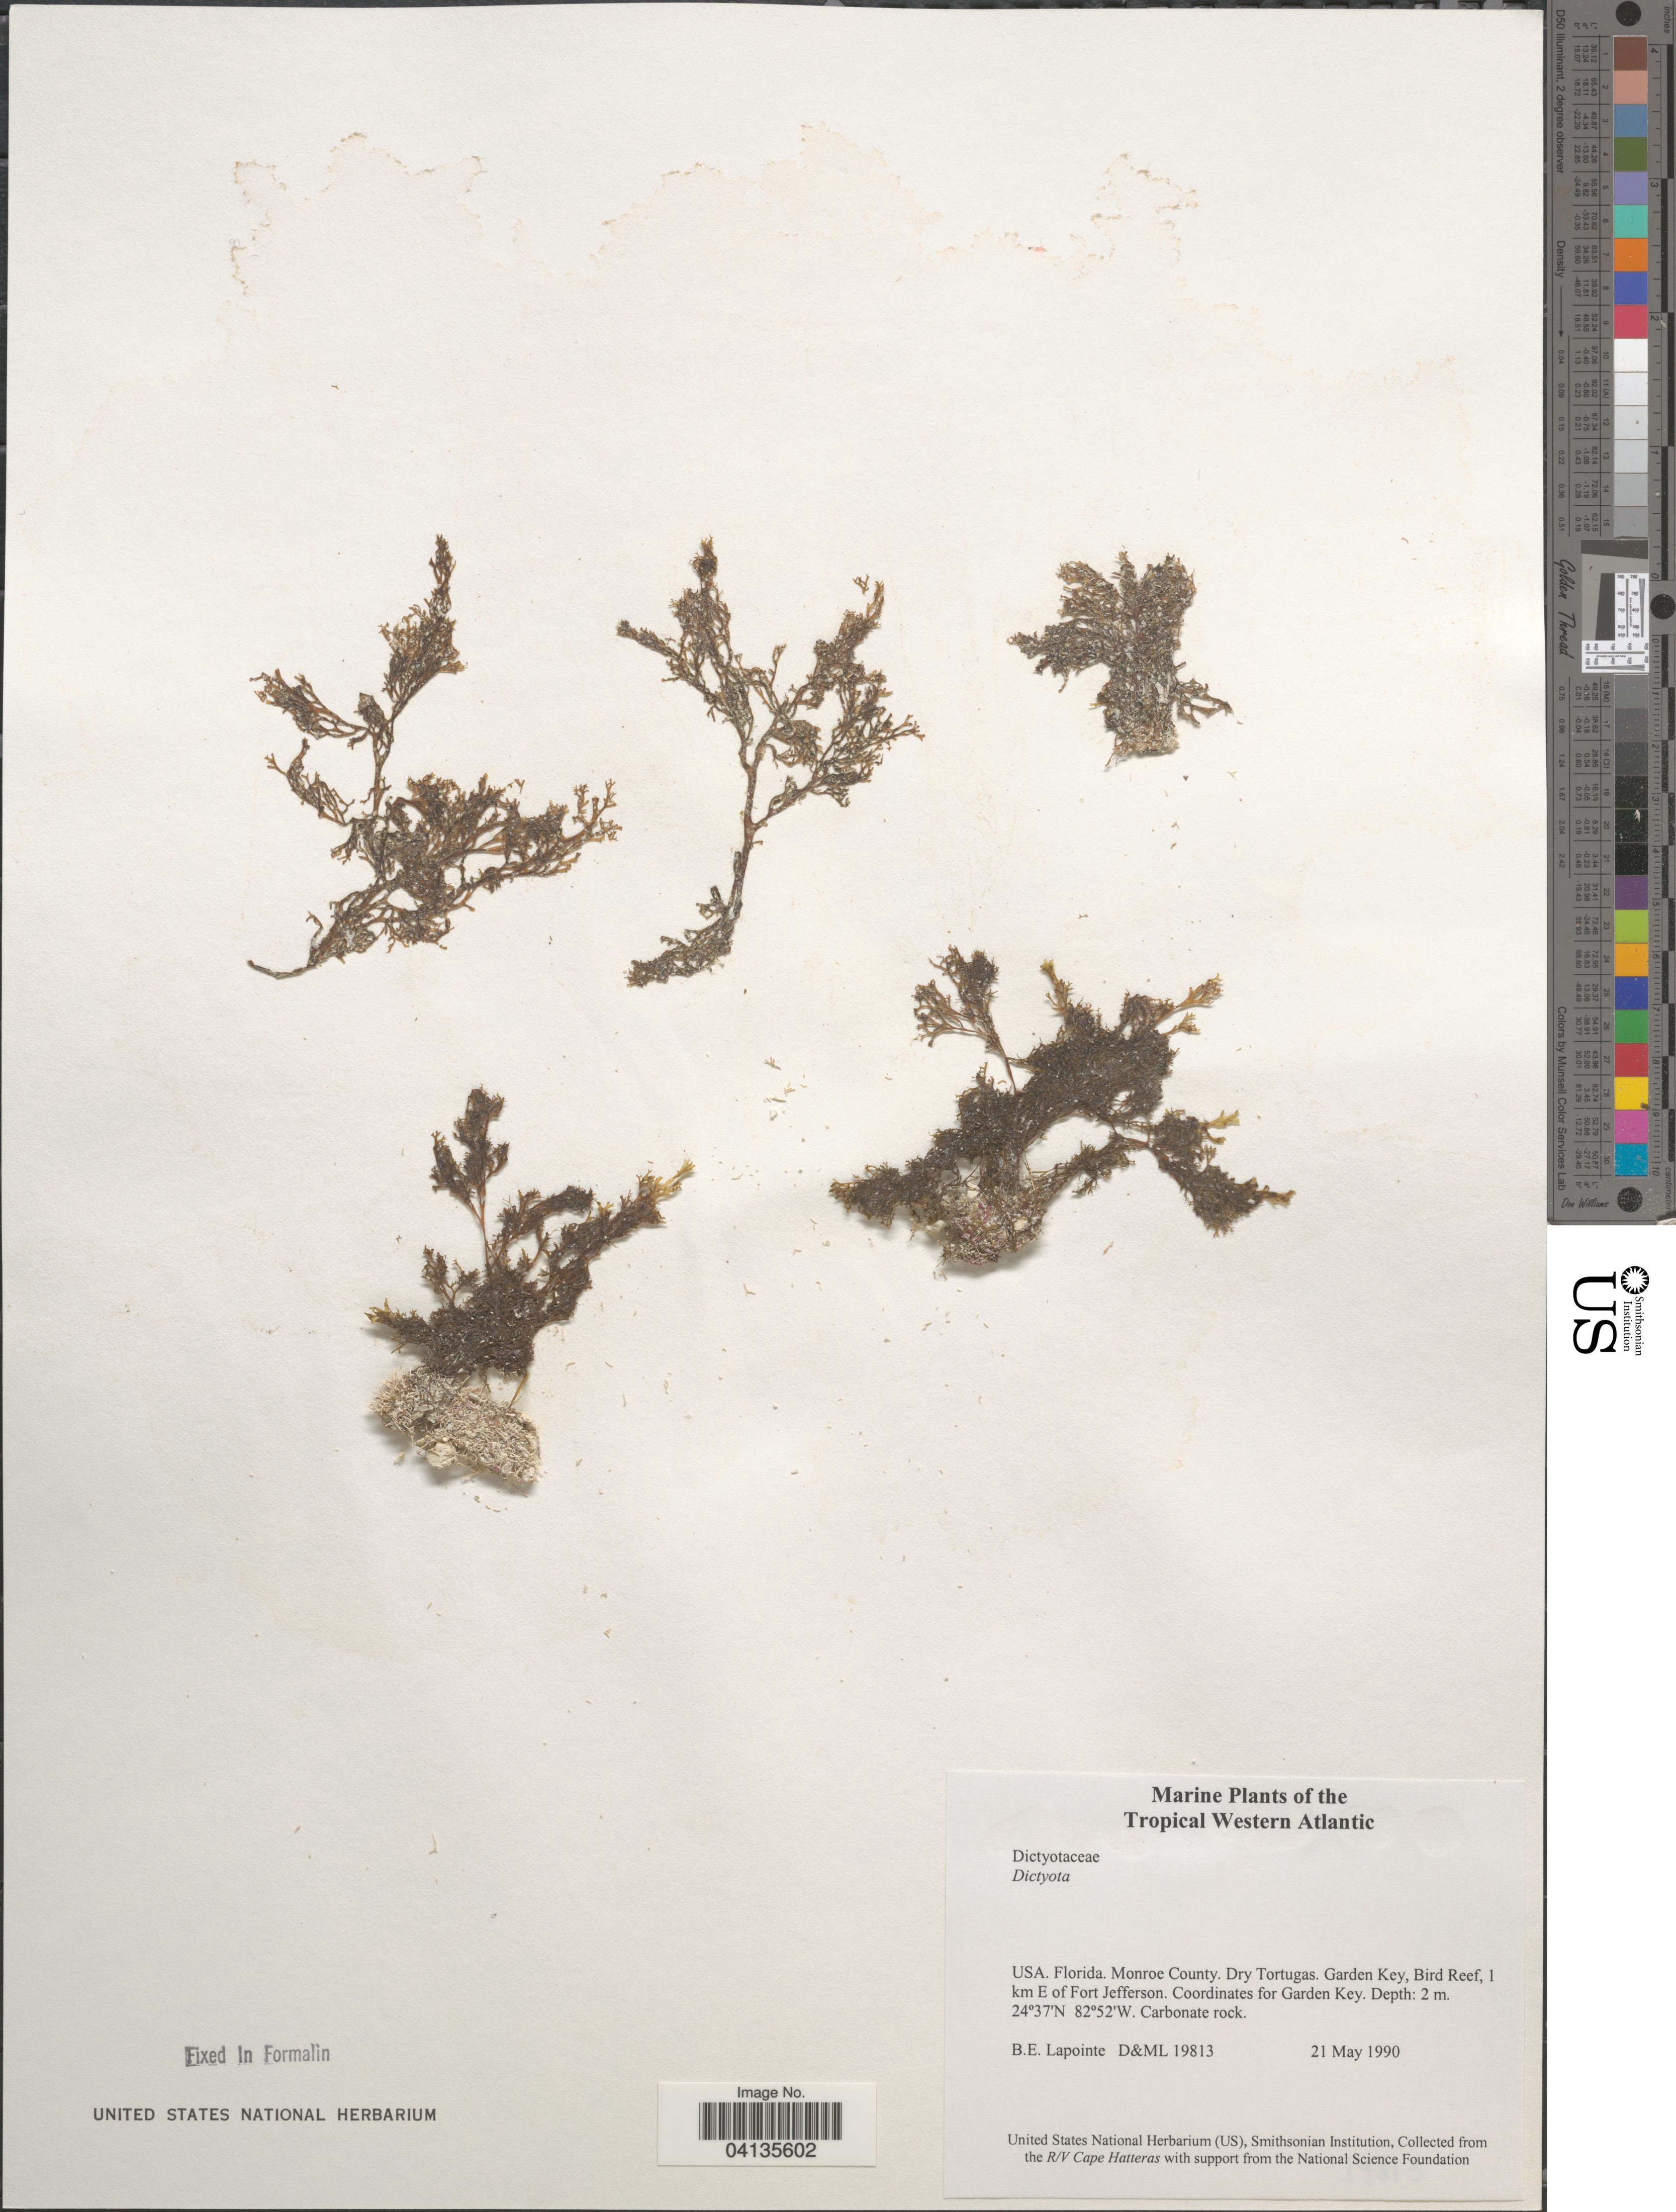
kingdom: Chromista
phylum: Ochrophyta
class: Phaeophyceae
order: Dictyotales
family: Dictyotaceae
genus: Dictyota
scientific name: Dictyota sp.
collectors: B. Lapointe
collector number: D&ML19813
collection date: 1990-05-21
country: United States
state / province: Florida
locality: Tropical Western Atlantic. Monroe County. Dry Tortugas. Garden Key, Bird Reef, 1 km E of Fort Jefferson. Coordinates for Garden Key.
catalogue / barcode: US 238620